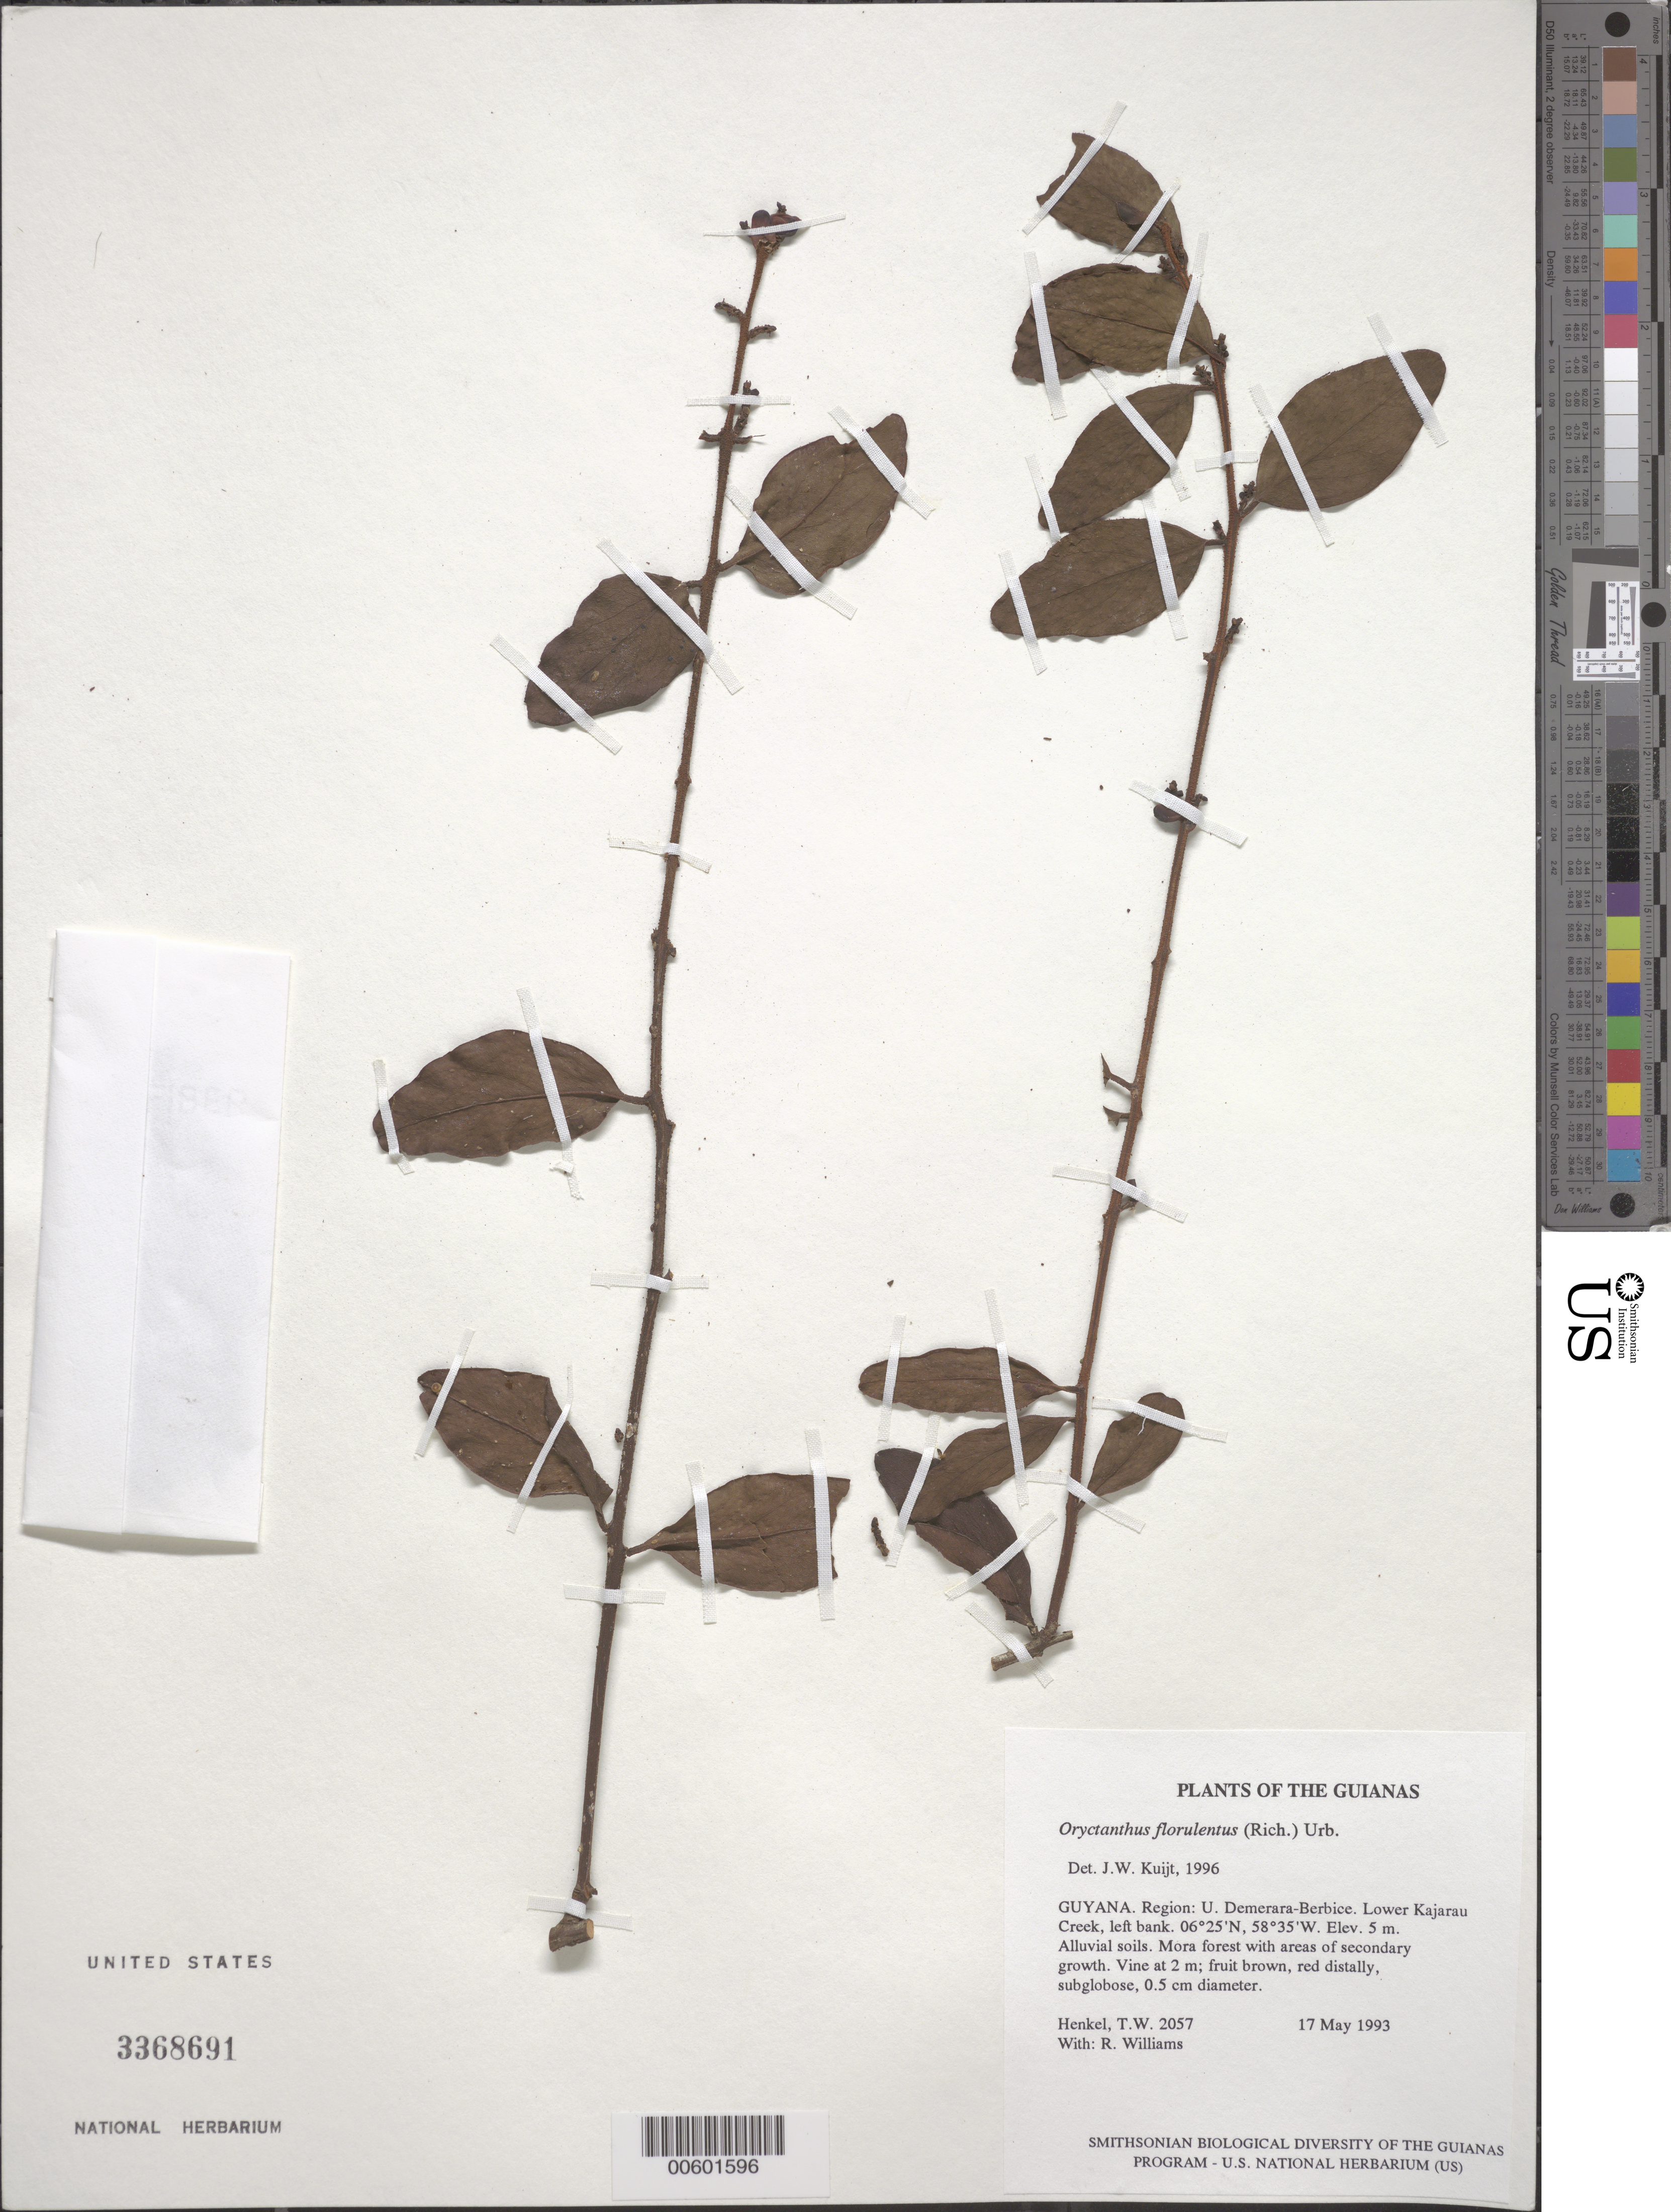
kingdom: Plantae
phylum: Tracheophyta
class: Magnoliopsida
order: Santalales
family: Loranthaceae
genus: Oryctanthus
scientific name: Oryctanthus florulentus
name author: (Rich.) Tiegh.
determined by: Kuijt, Job, (CANADA)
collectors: T. Henkel & R. Williams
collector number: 2057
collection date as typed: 17 May 1993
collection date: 1993-05-17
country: Guyana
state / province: U. Demerara-Berbice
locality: Lower Kajarau Creek, left bank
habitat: Alluvial soils. Mora forest with areas of secondary growth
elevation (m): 5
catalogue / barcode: US 3368691